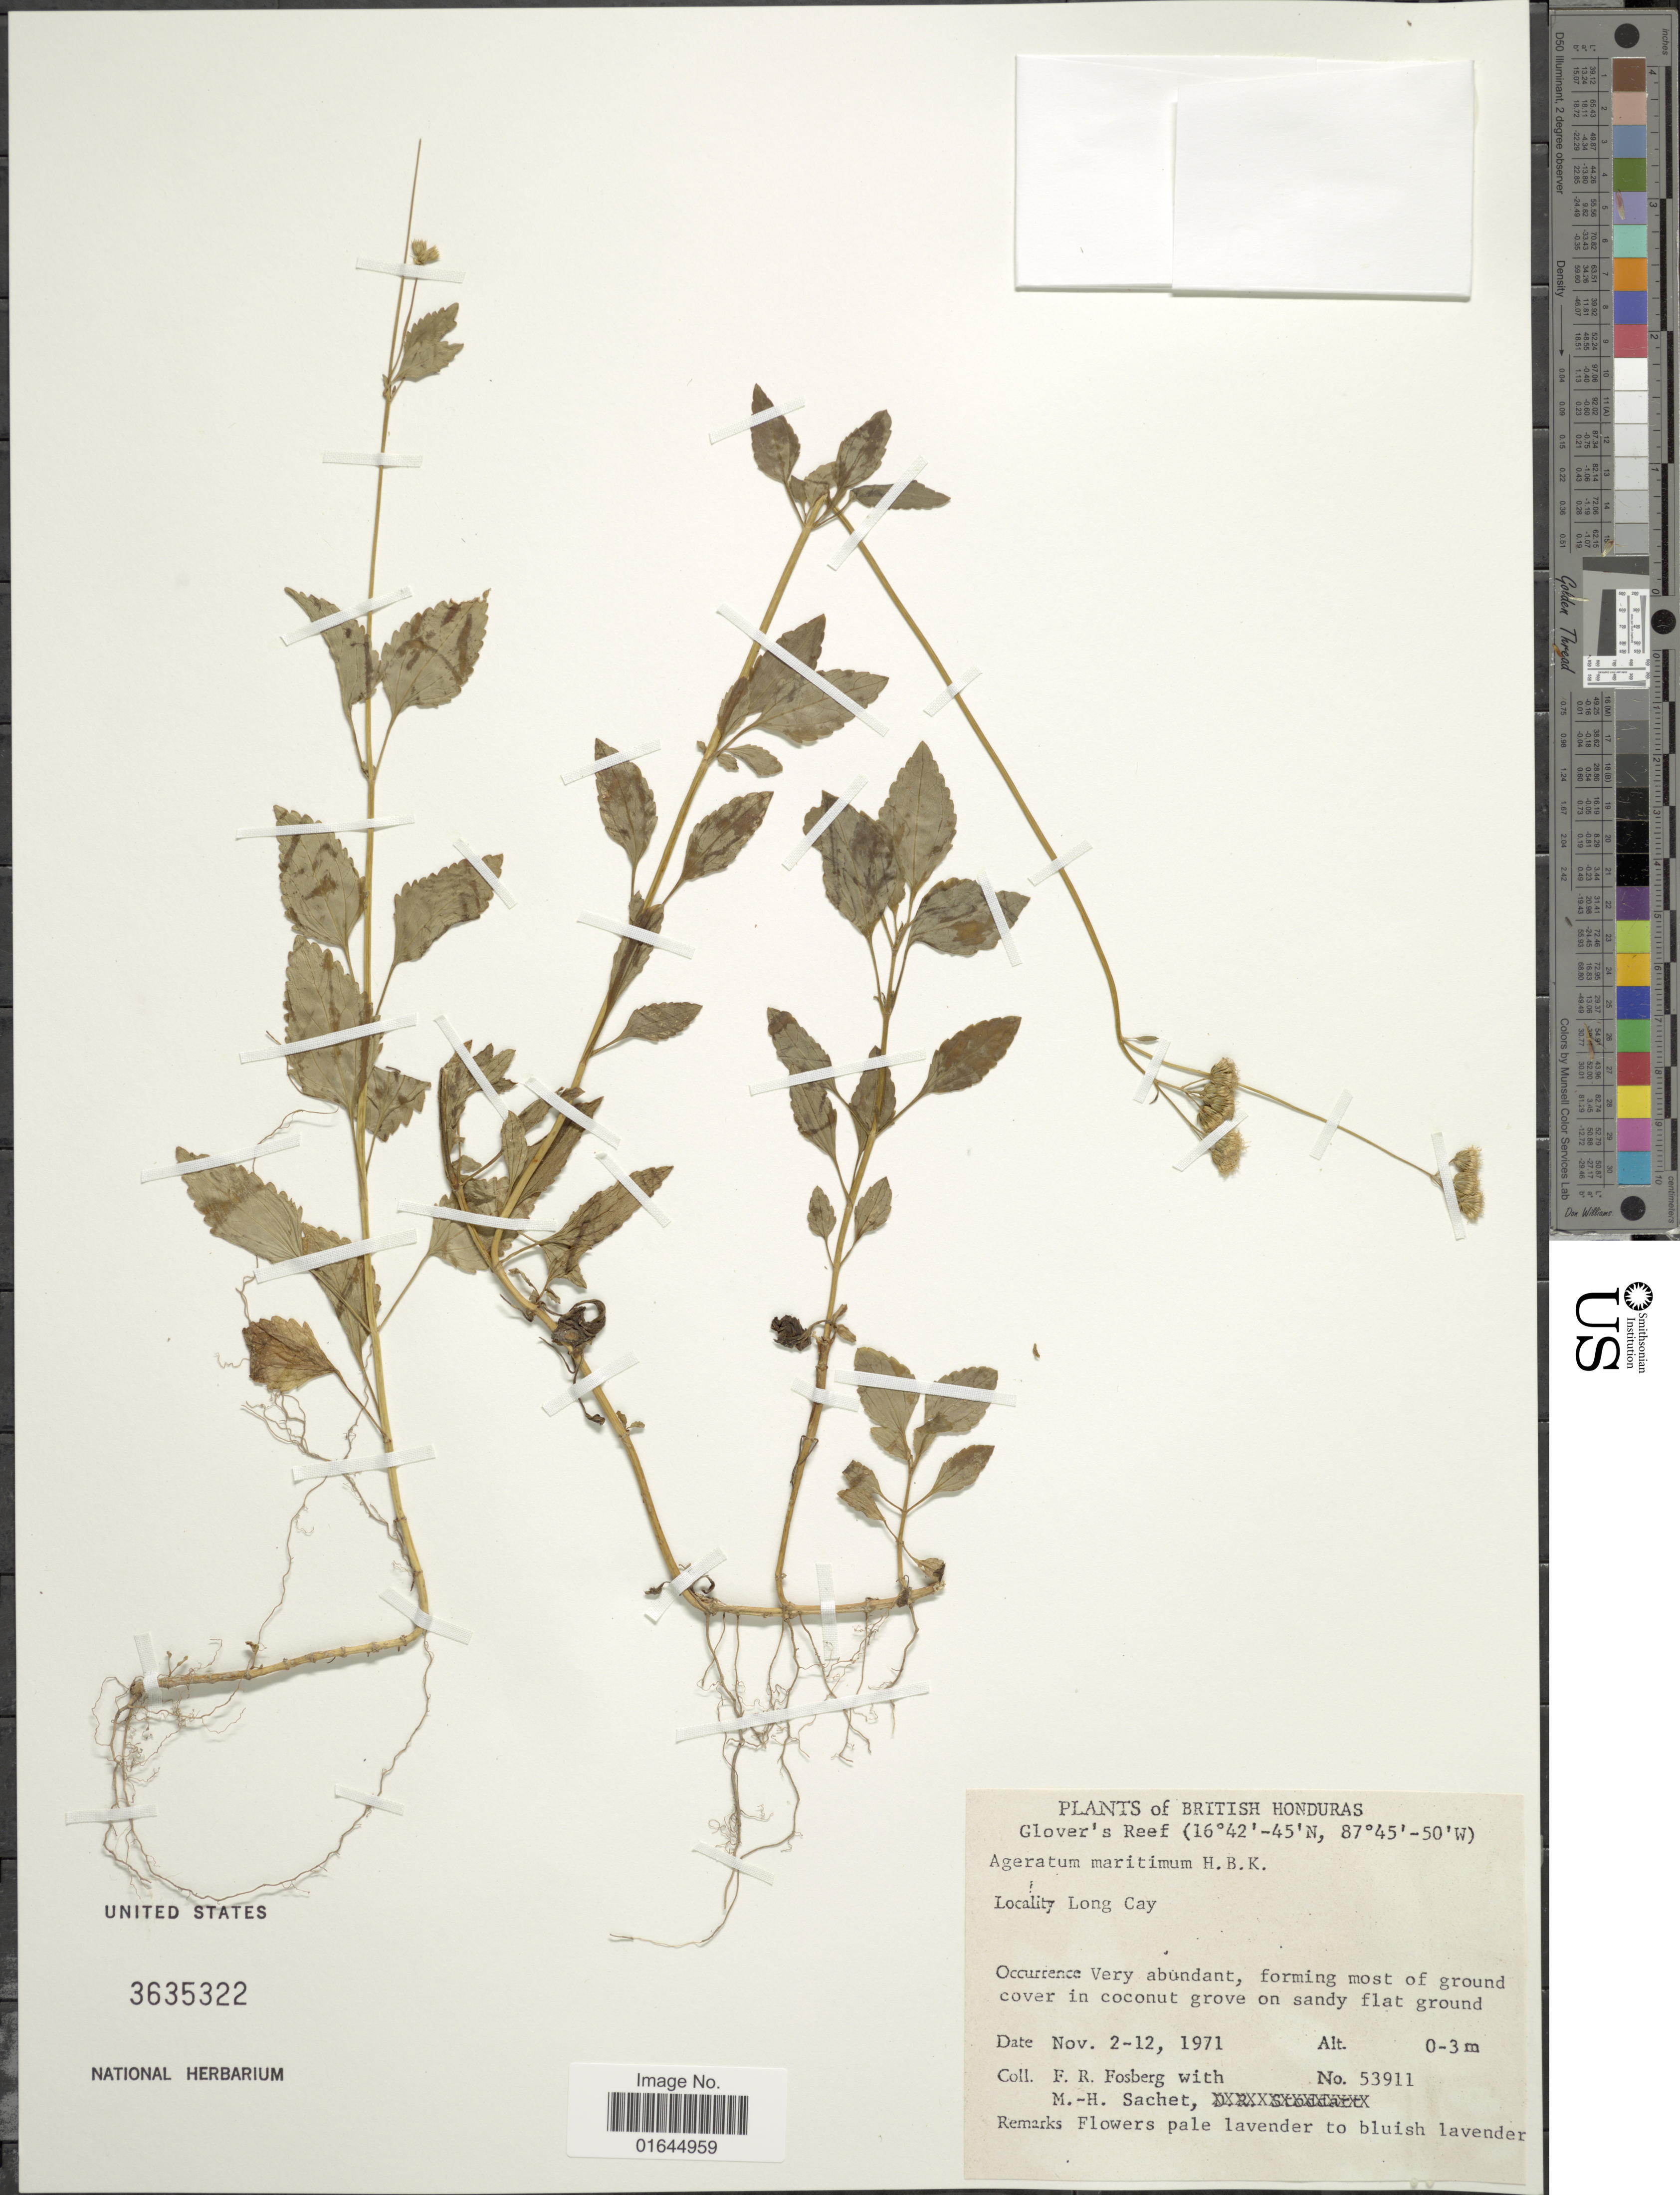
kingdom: Plantae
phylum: Tracheophyta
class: Magnoliopsida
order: Asterales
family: Asteraceae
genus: Ageratum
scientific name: Ageratum littorale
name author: A. Gray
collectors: F. R. Fosberg & M.-H. Sachet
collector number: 53911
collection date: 1971-11-02/1971-11-12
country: Belize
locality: British Honduras, Long Cay. Golver's Reef.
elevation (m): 0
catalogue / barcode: US 3635322